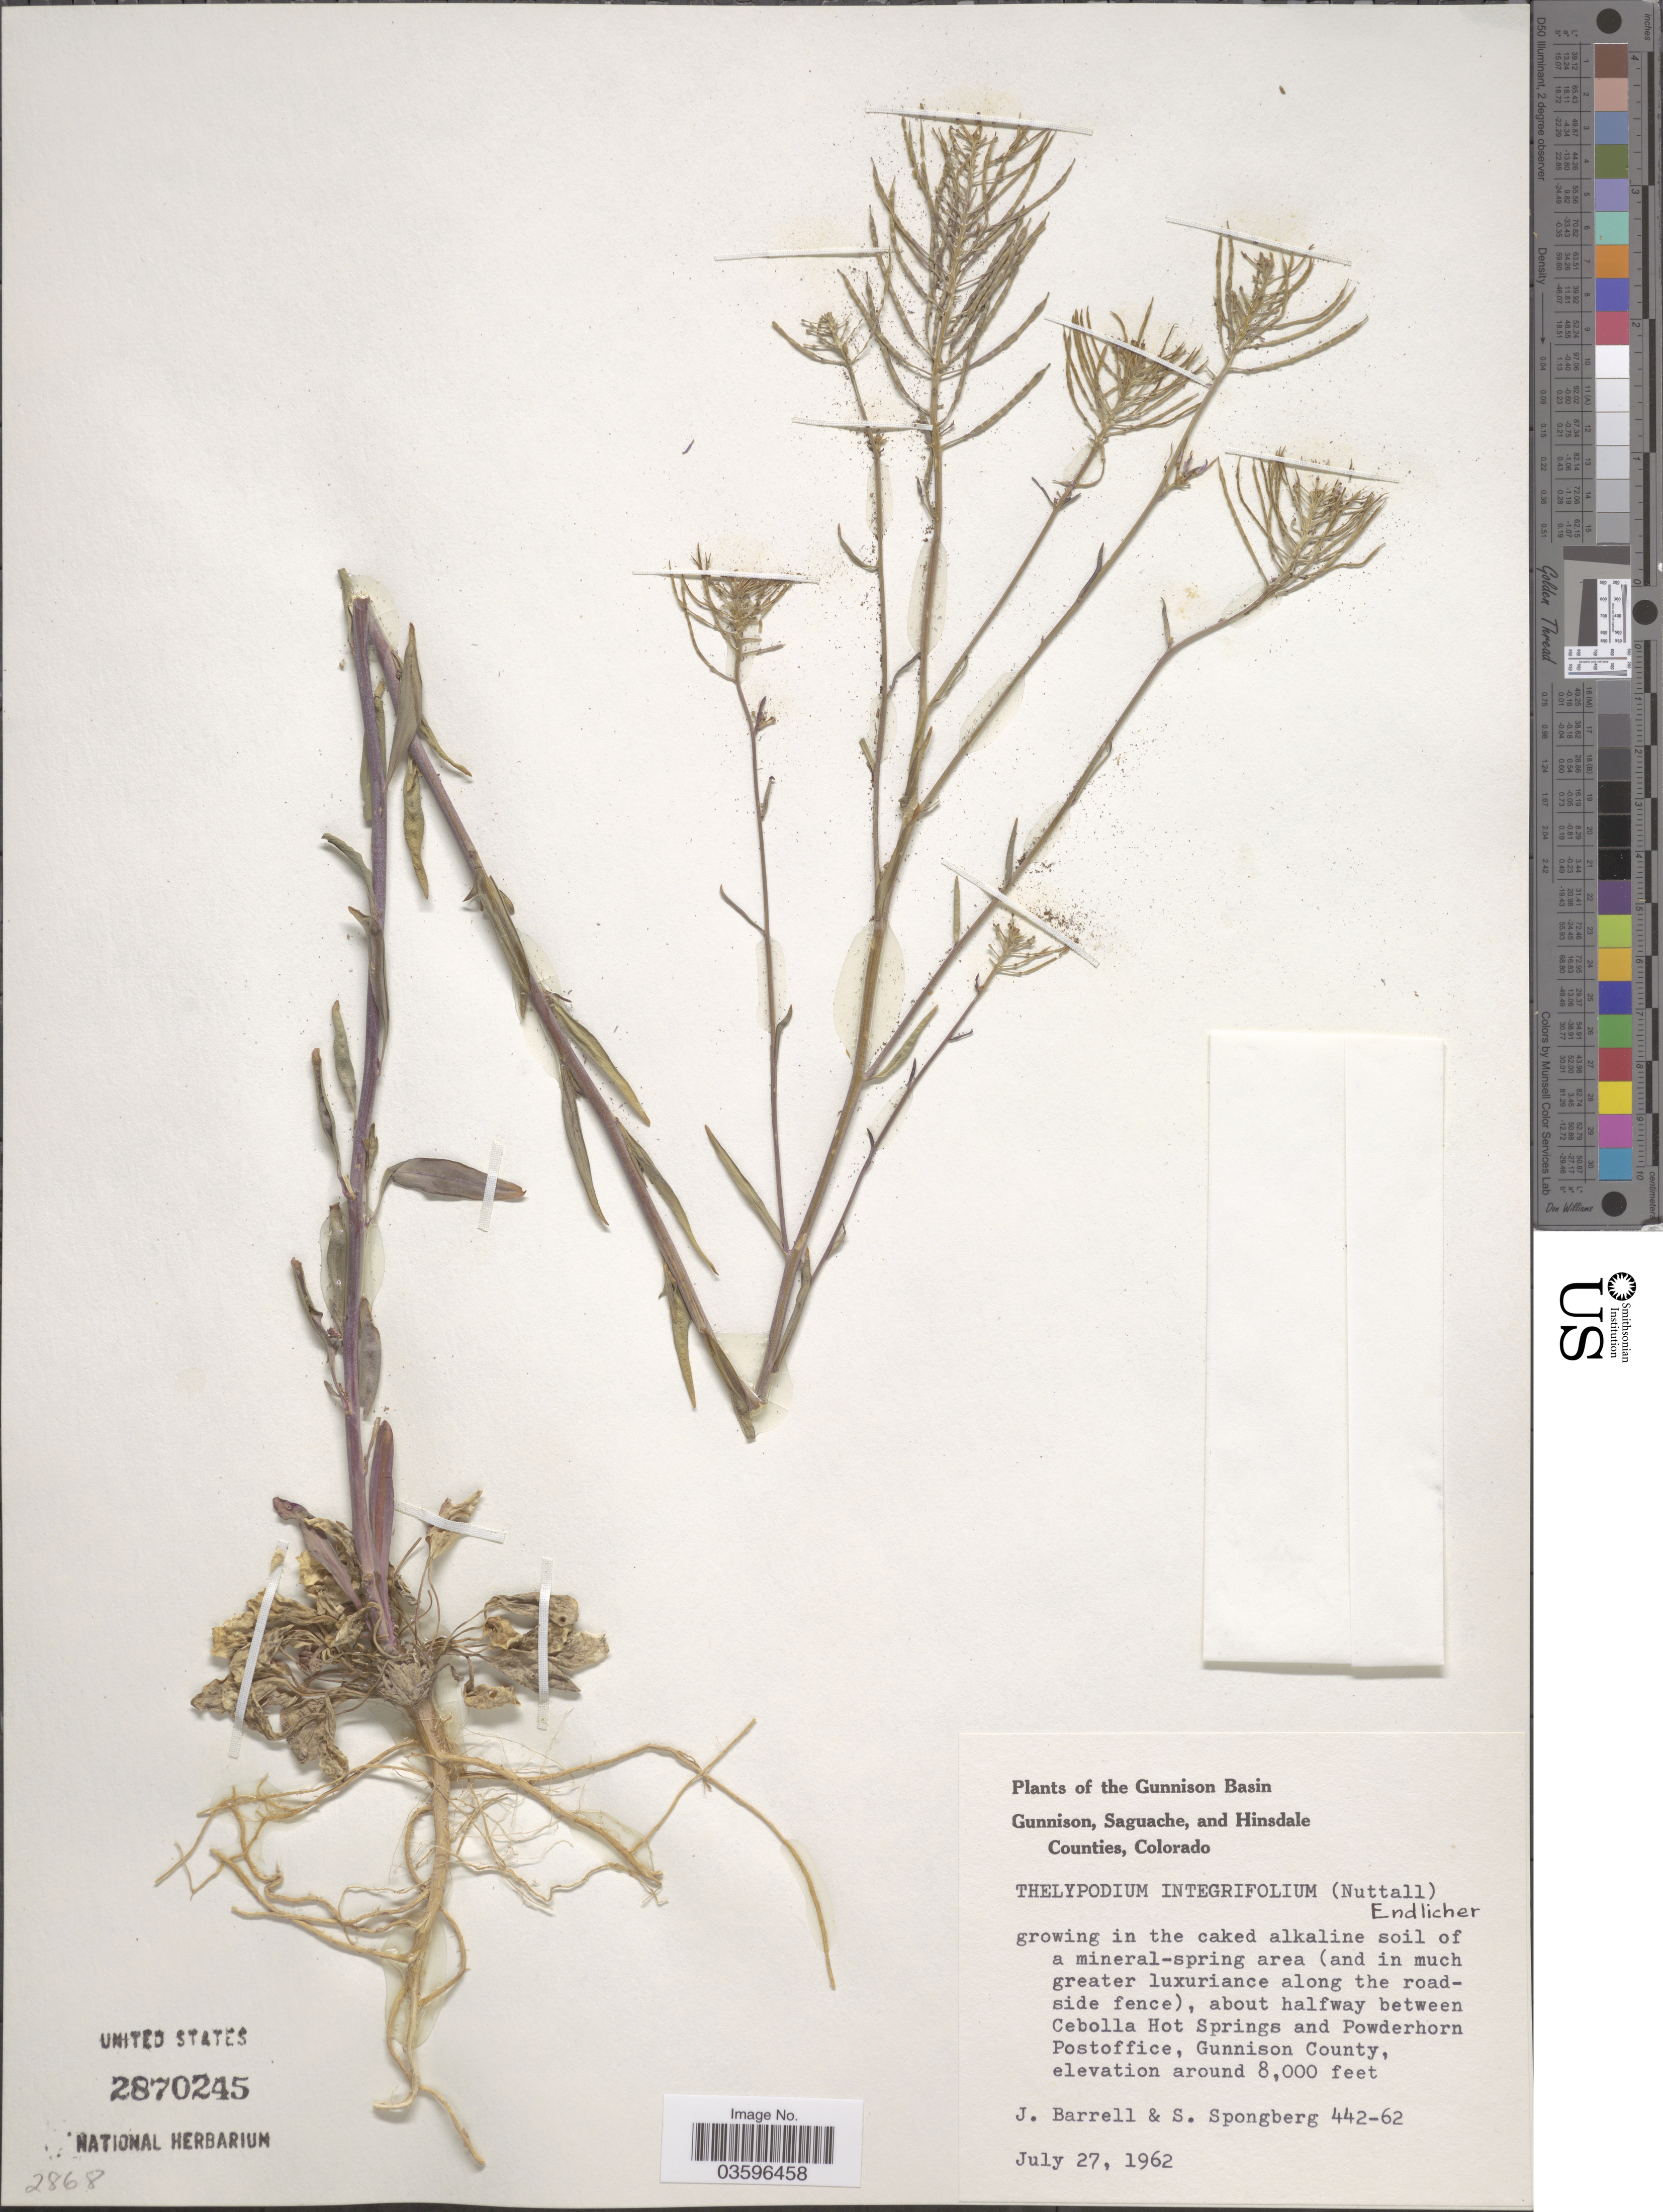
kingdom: Plantae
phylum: Tracheophyta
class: Magnoliopsida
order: Brassicales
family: Brassicaceae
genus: Thelypodium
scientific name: Thelypodium integrifolium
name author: (Nutt.) Endl.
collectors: J. Barrell & S. A.Spongberg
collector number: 442-62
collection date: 1962-06-27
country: United States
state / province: Colorado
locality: The Gunnison Basin. About halfway between Cebolla Hot Springs and Powderhorn Postoffice, Gunnison County.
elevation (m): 2438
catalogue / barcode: US 2870245